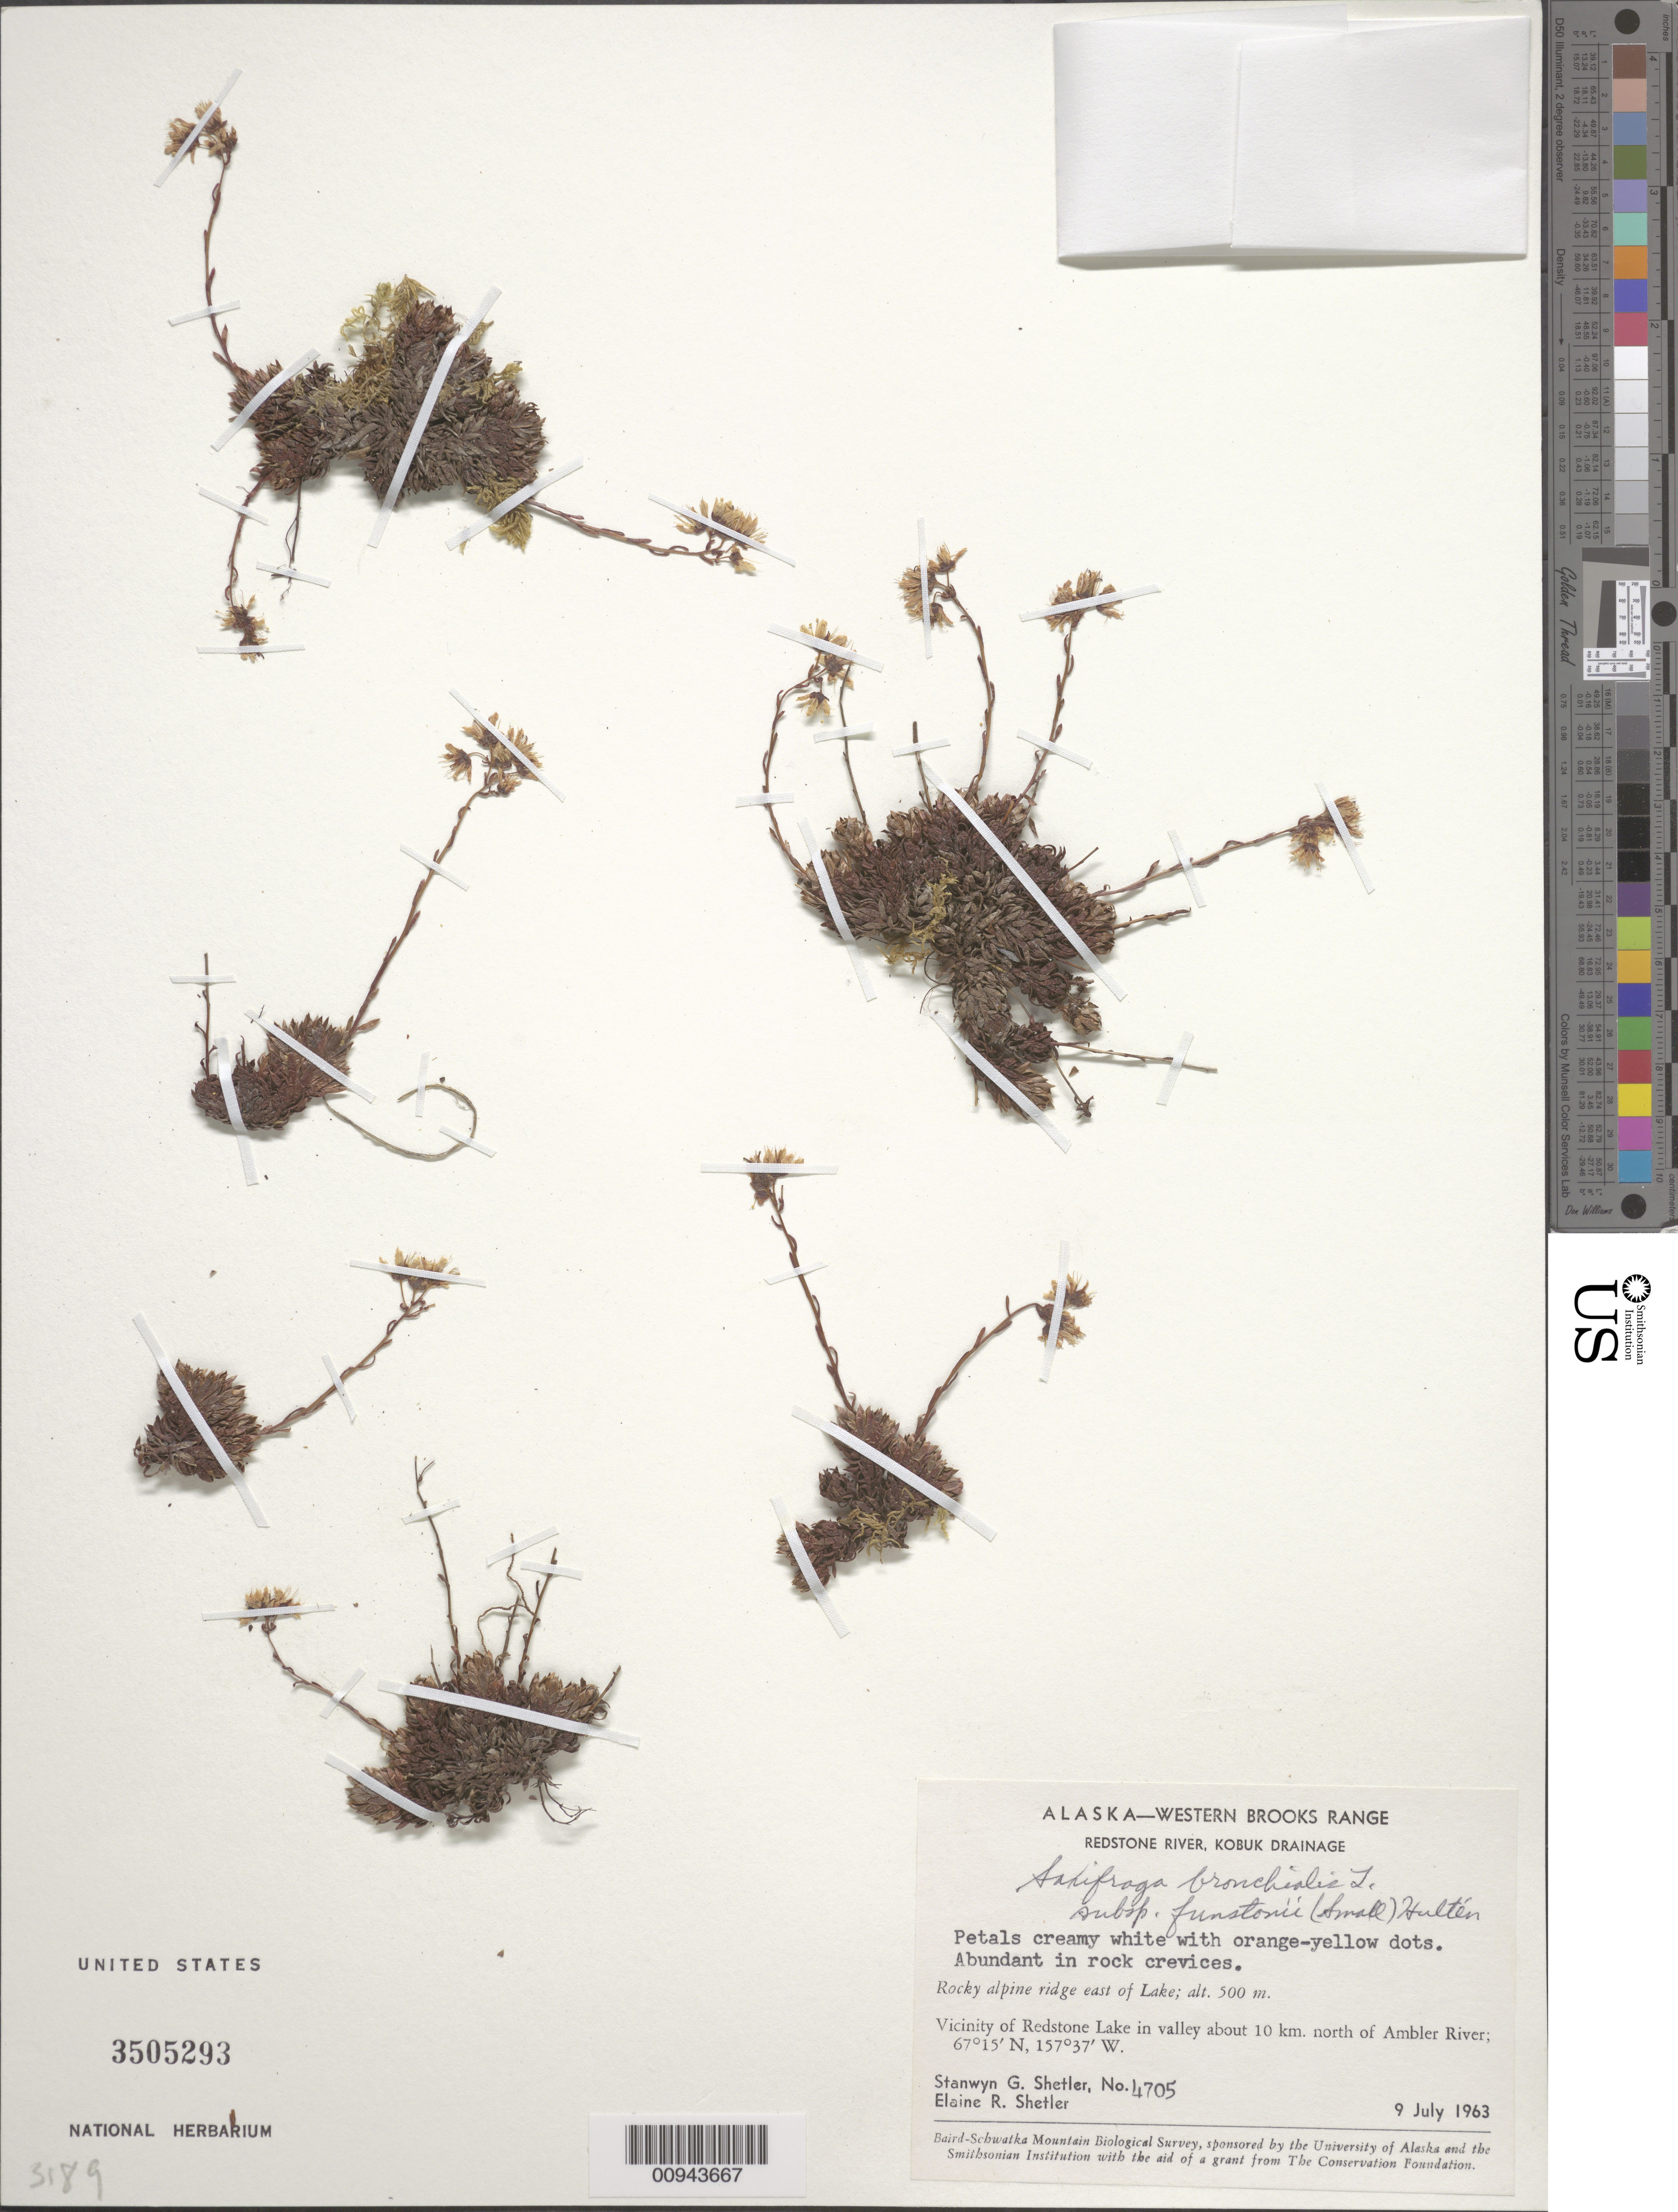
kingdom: Plantae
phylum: Tracheophyta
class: Magnoliopsida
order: Saxifragales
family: Saxifragaceae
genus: Saxifraga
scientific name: Saxifraga bronchialis subsp. funstonii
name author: (Small) Hultén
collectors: S. Shetler & E. R. Shetler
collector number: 4705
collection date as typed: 09 Jul 1963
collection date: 1963-07-09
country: United States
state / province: Alaska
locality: Vicinity of Redstone Lake in valley about 10 km. north of Ambler River. Western Brooks Range, Redstone River, Kobuk Drainage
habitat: Rocky alpine ridge east of Lake. Abundant in rock crevices.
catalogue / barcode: US 3505293